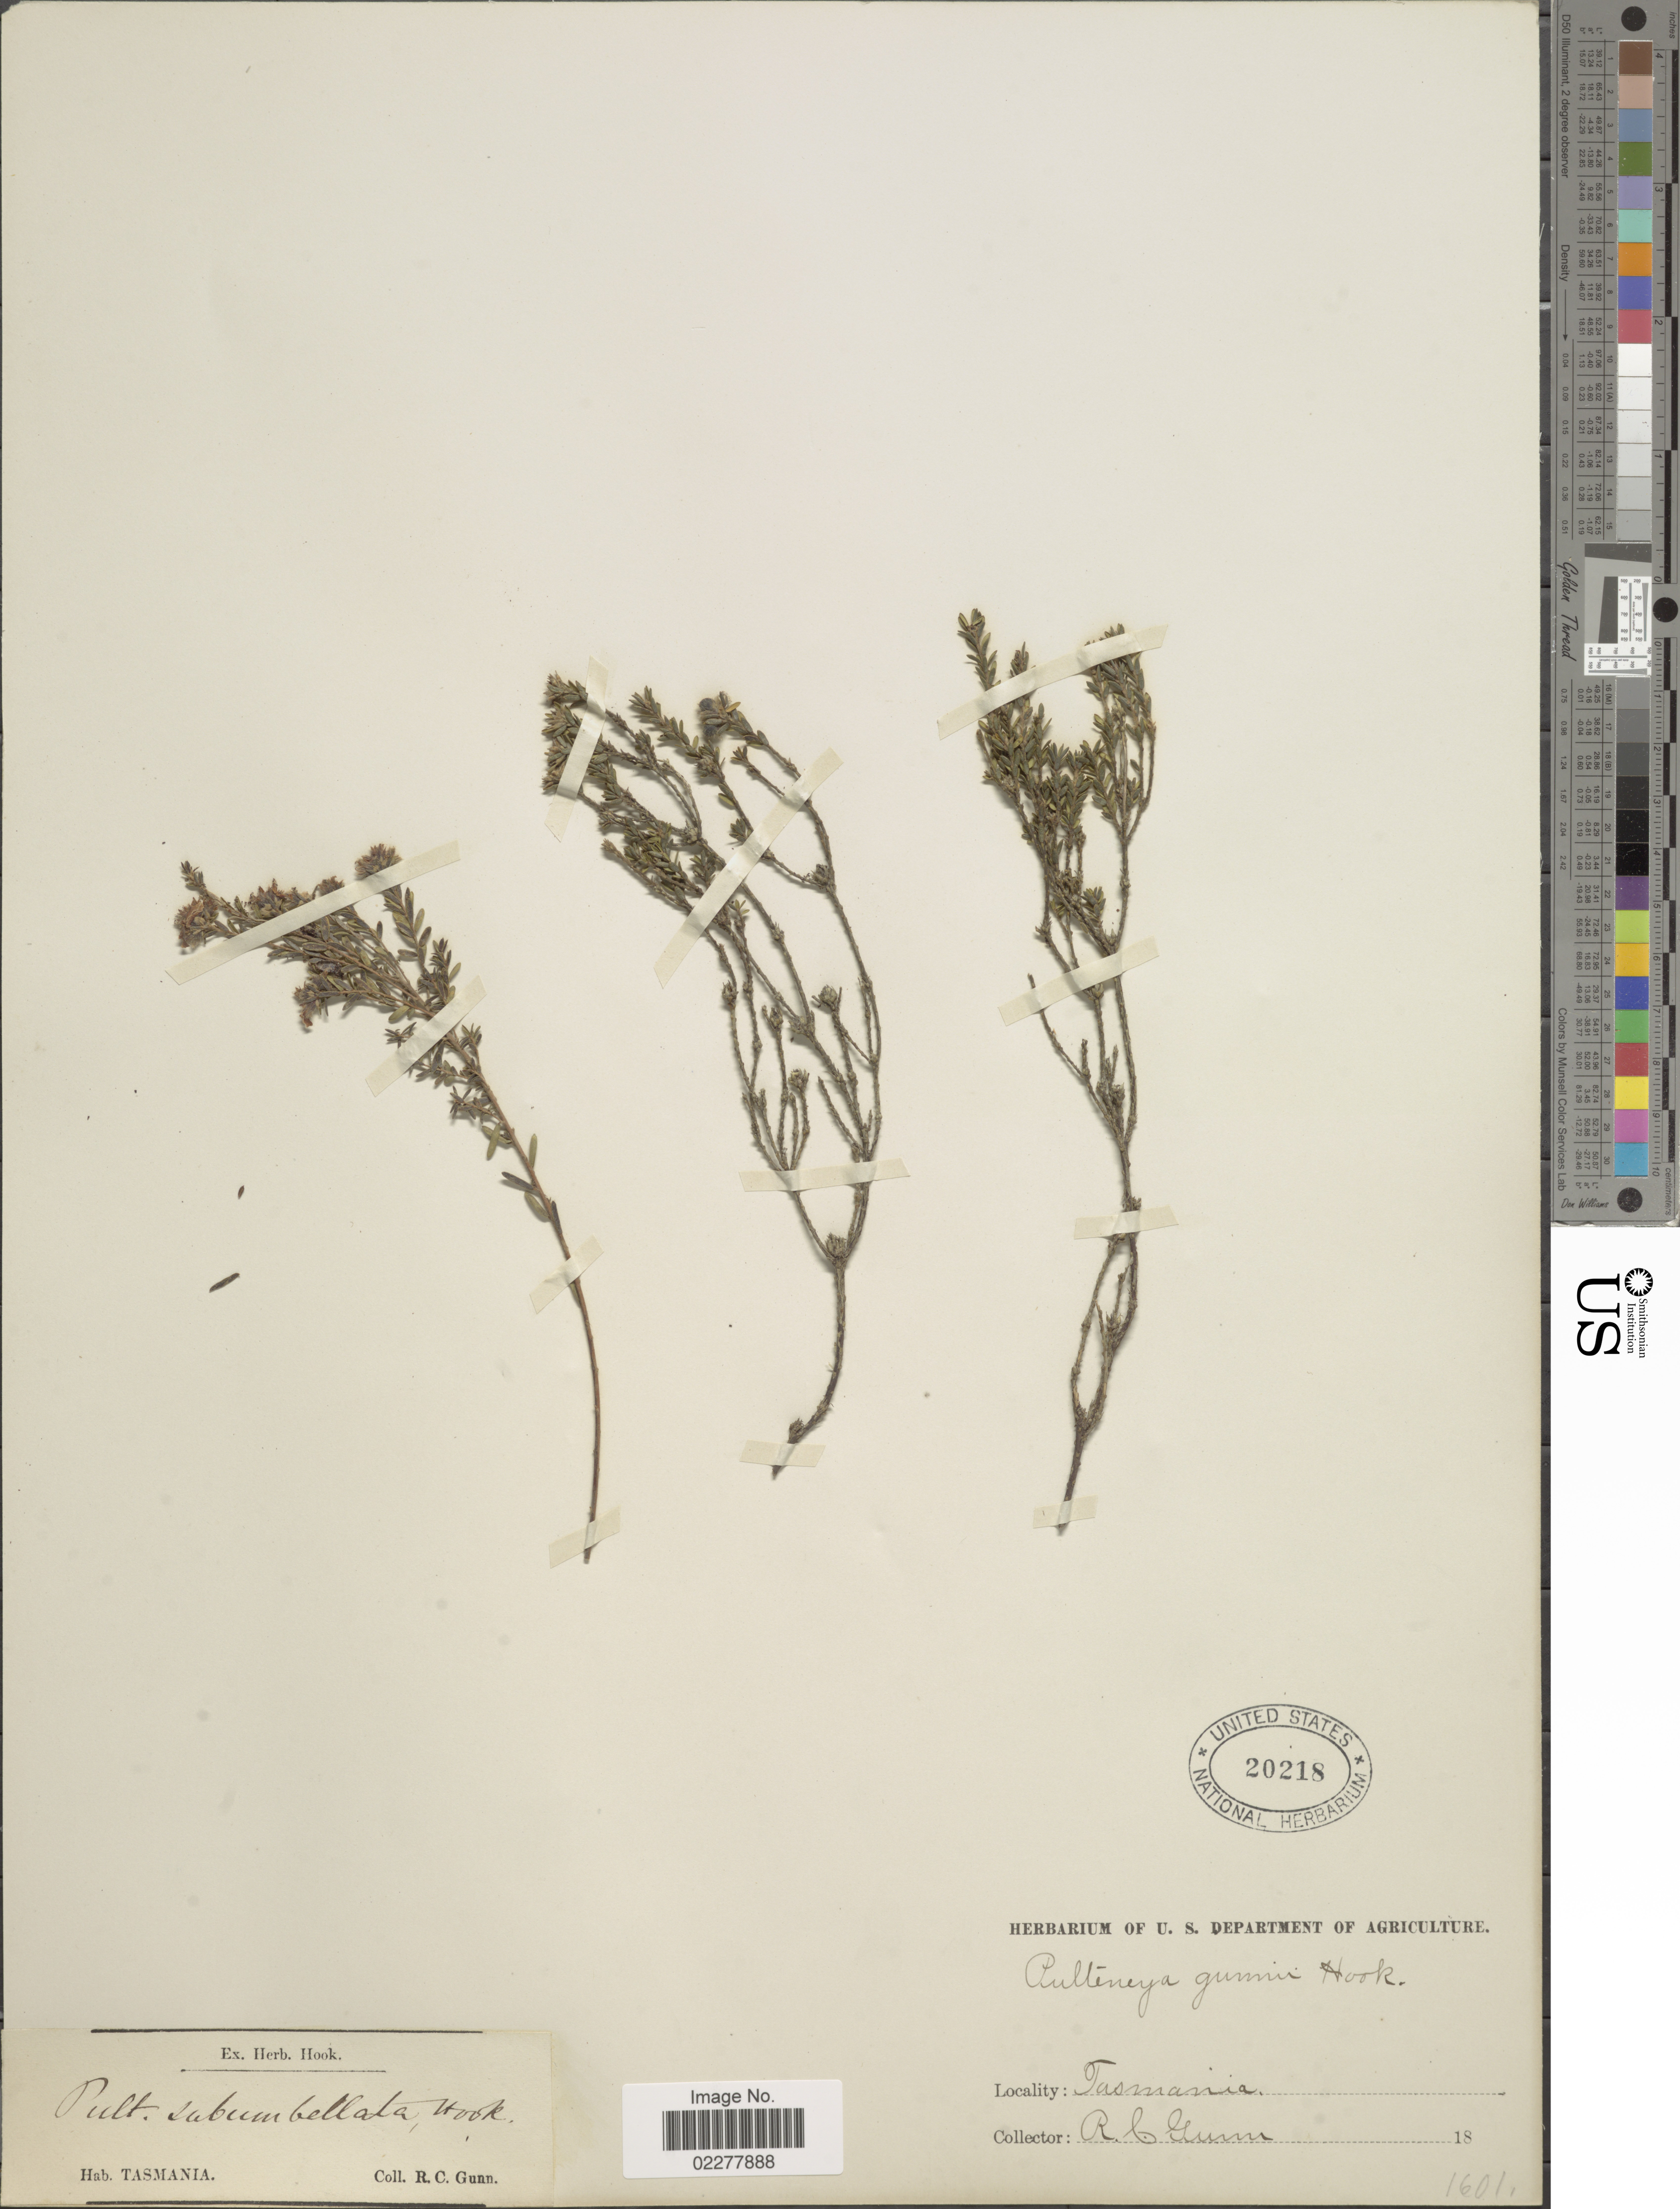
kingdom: Plantae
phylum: Tracheophyta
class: Magnoliopsida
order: Fabales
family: Fabaceae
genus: Pultenaea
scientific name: Pultenaea gunnii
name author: Benth.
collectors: R. Gunn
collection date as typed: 18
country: Australia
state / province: Tasmania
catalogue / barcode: US 20218